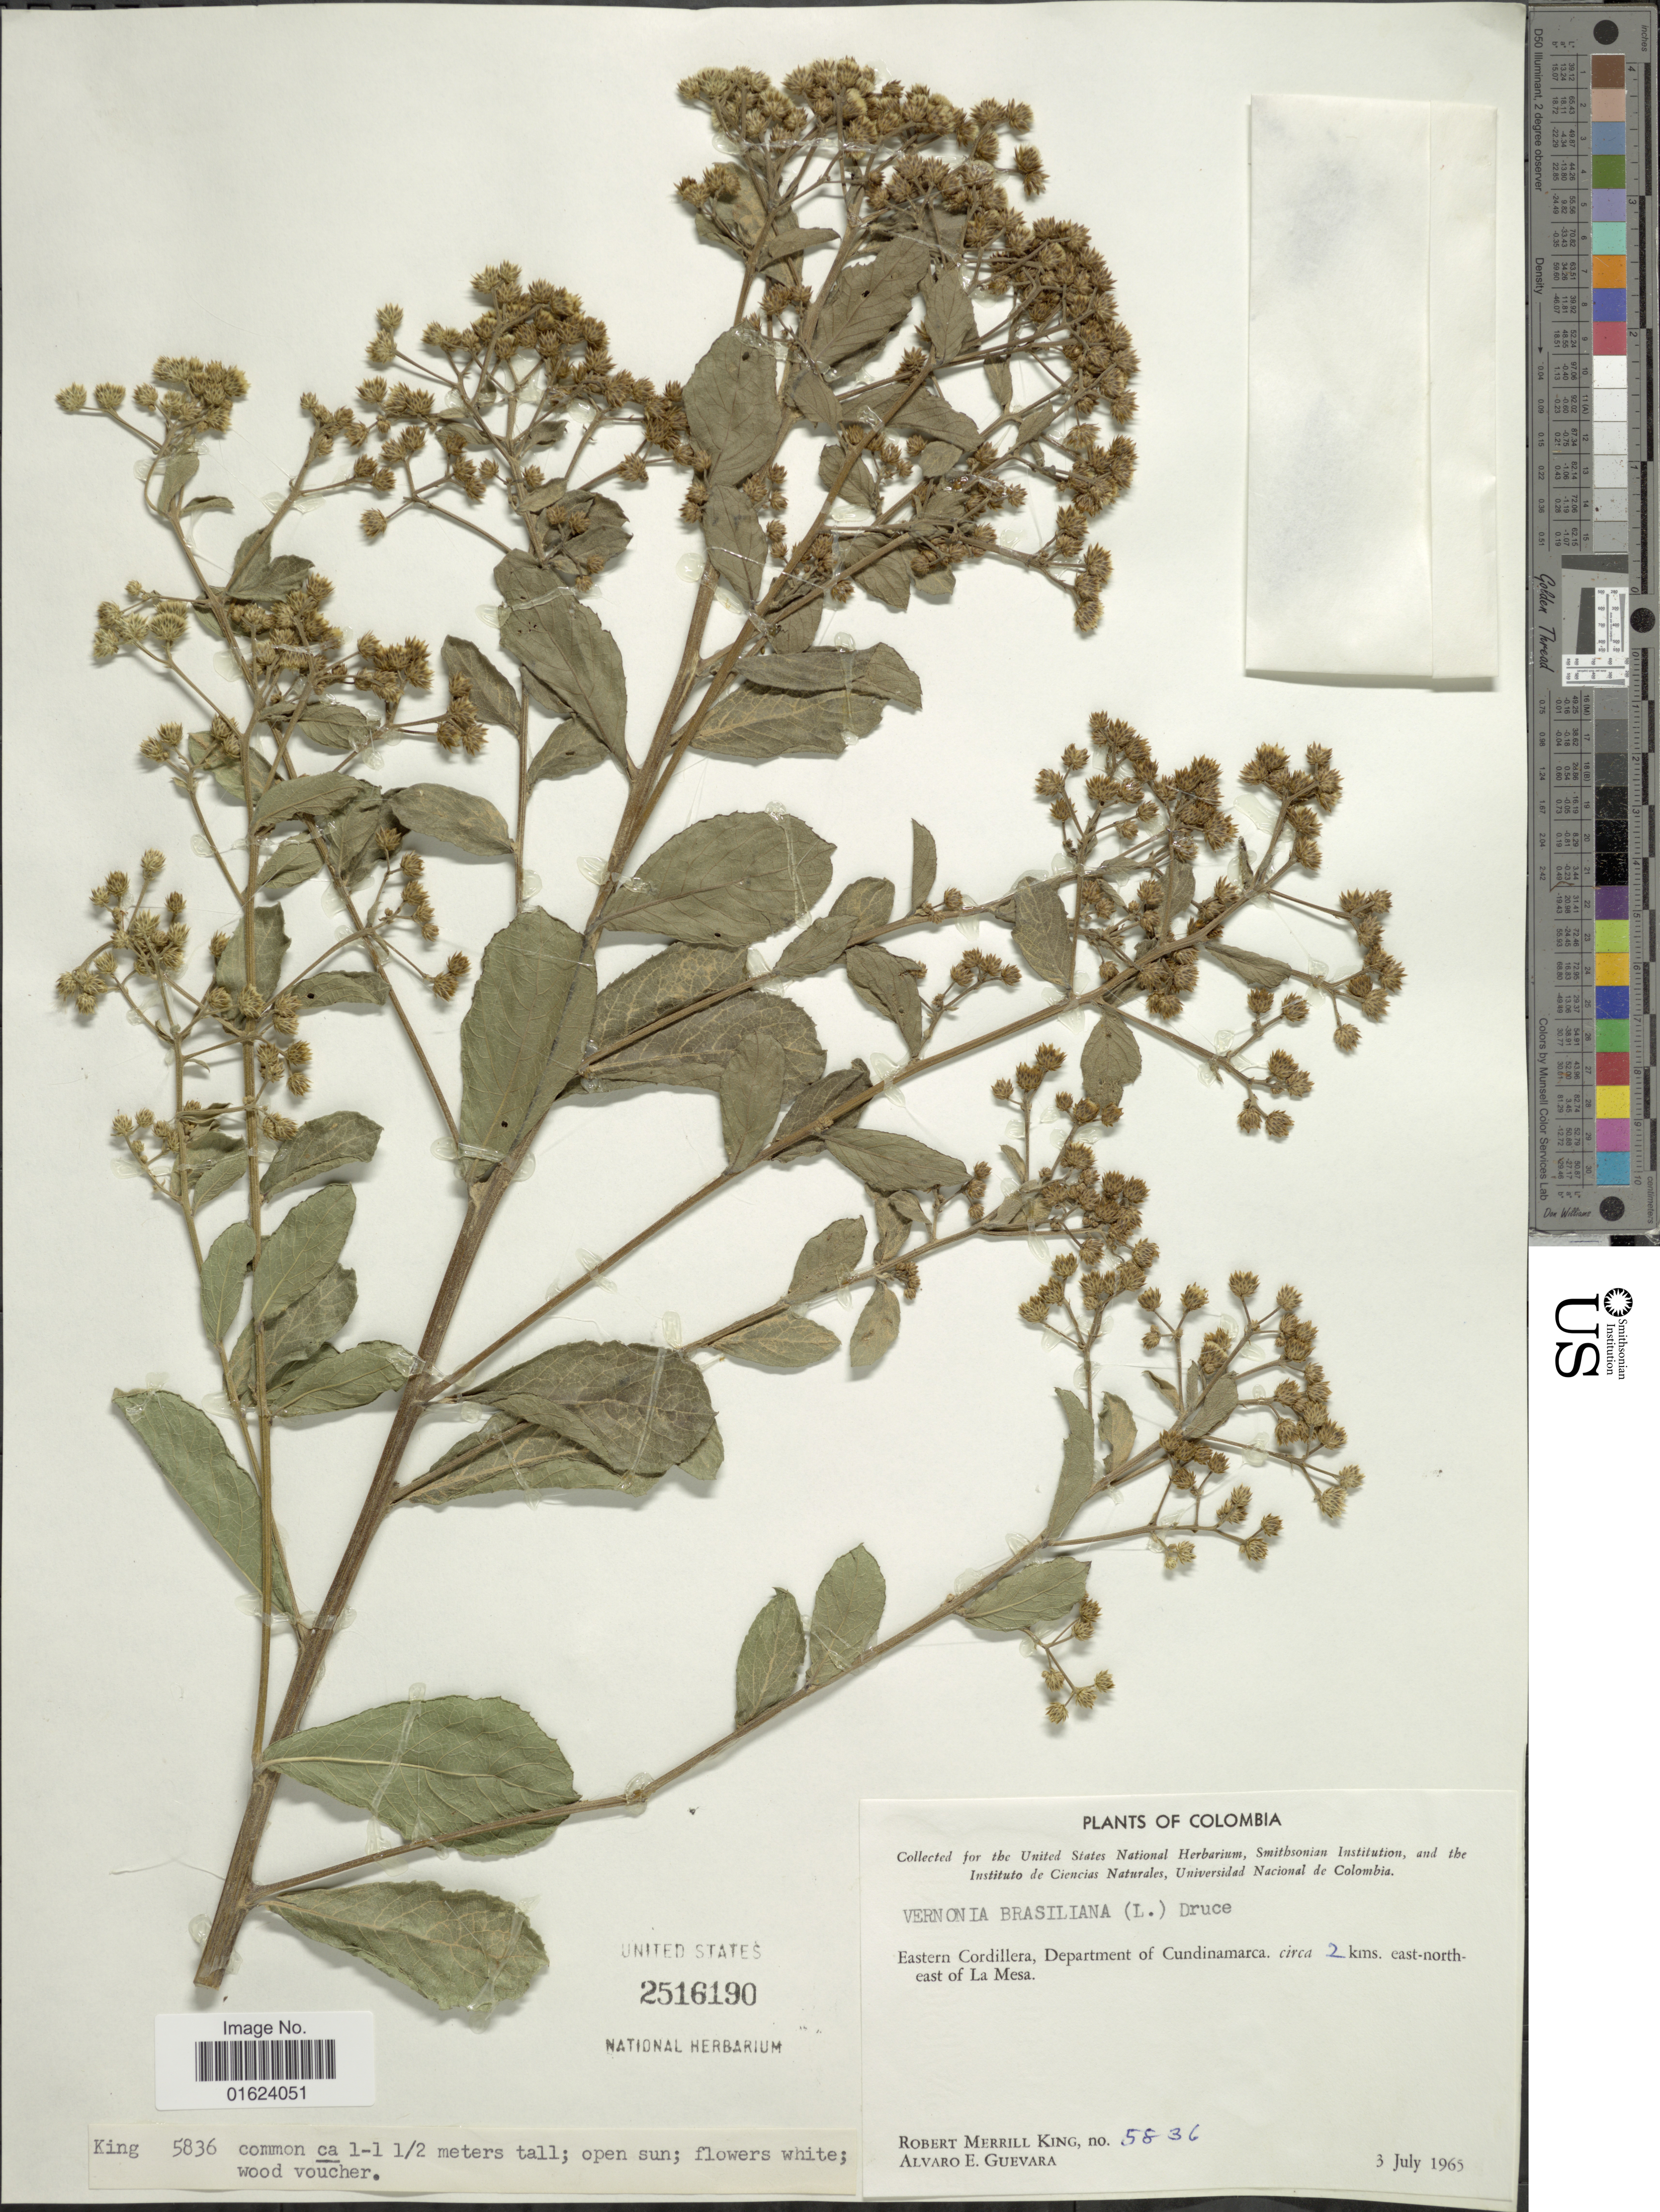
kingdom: Plantae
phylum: Tracheophyta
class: Magnoliopsida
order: Asterales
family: Asteraceae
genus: Vernonia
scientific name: Vernonia brasiliana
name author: (L.) Druce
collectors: R. M. King & A. E. Guevara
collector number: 5836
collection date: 1965-07-03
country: Colombia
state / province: Cundinamarca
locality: Eastern Cordiller, Department of Cundinaamrca, circa 2 kms. east-north-east of La Mesa.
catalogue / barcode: US 2516190